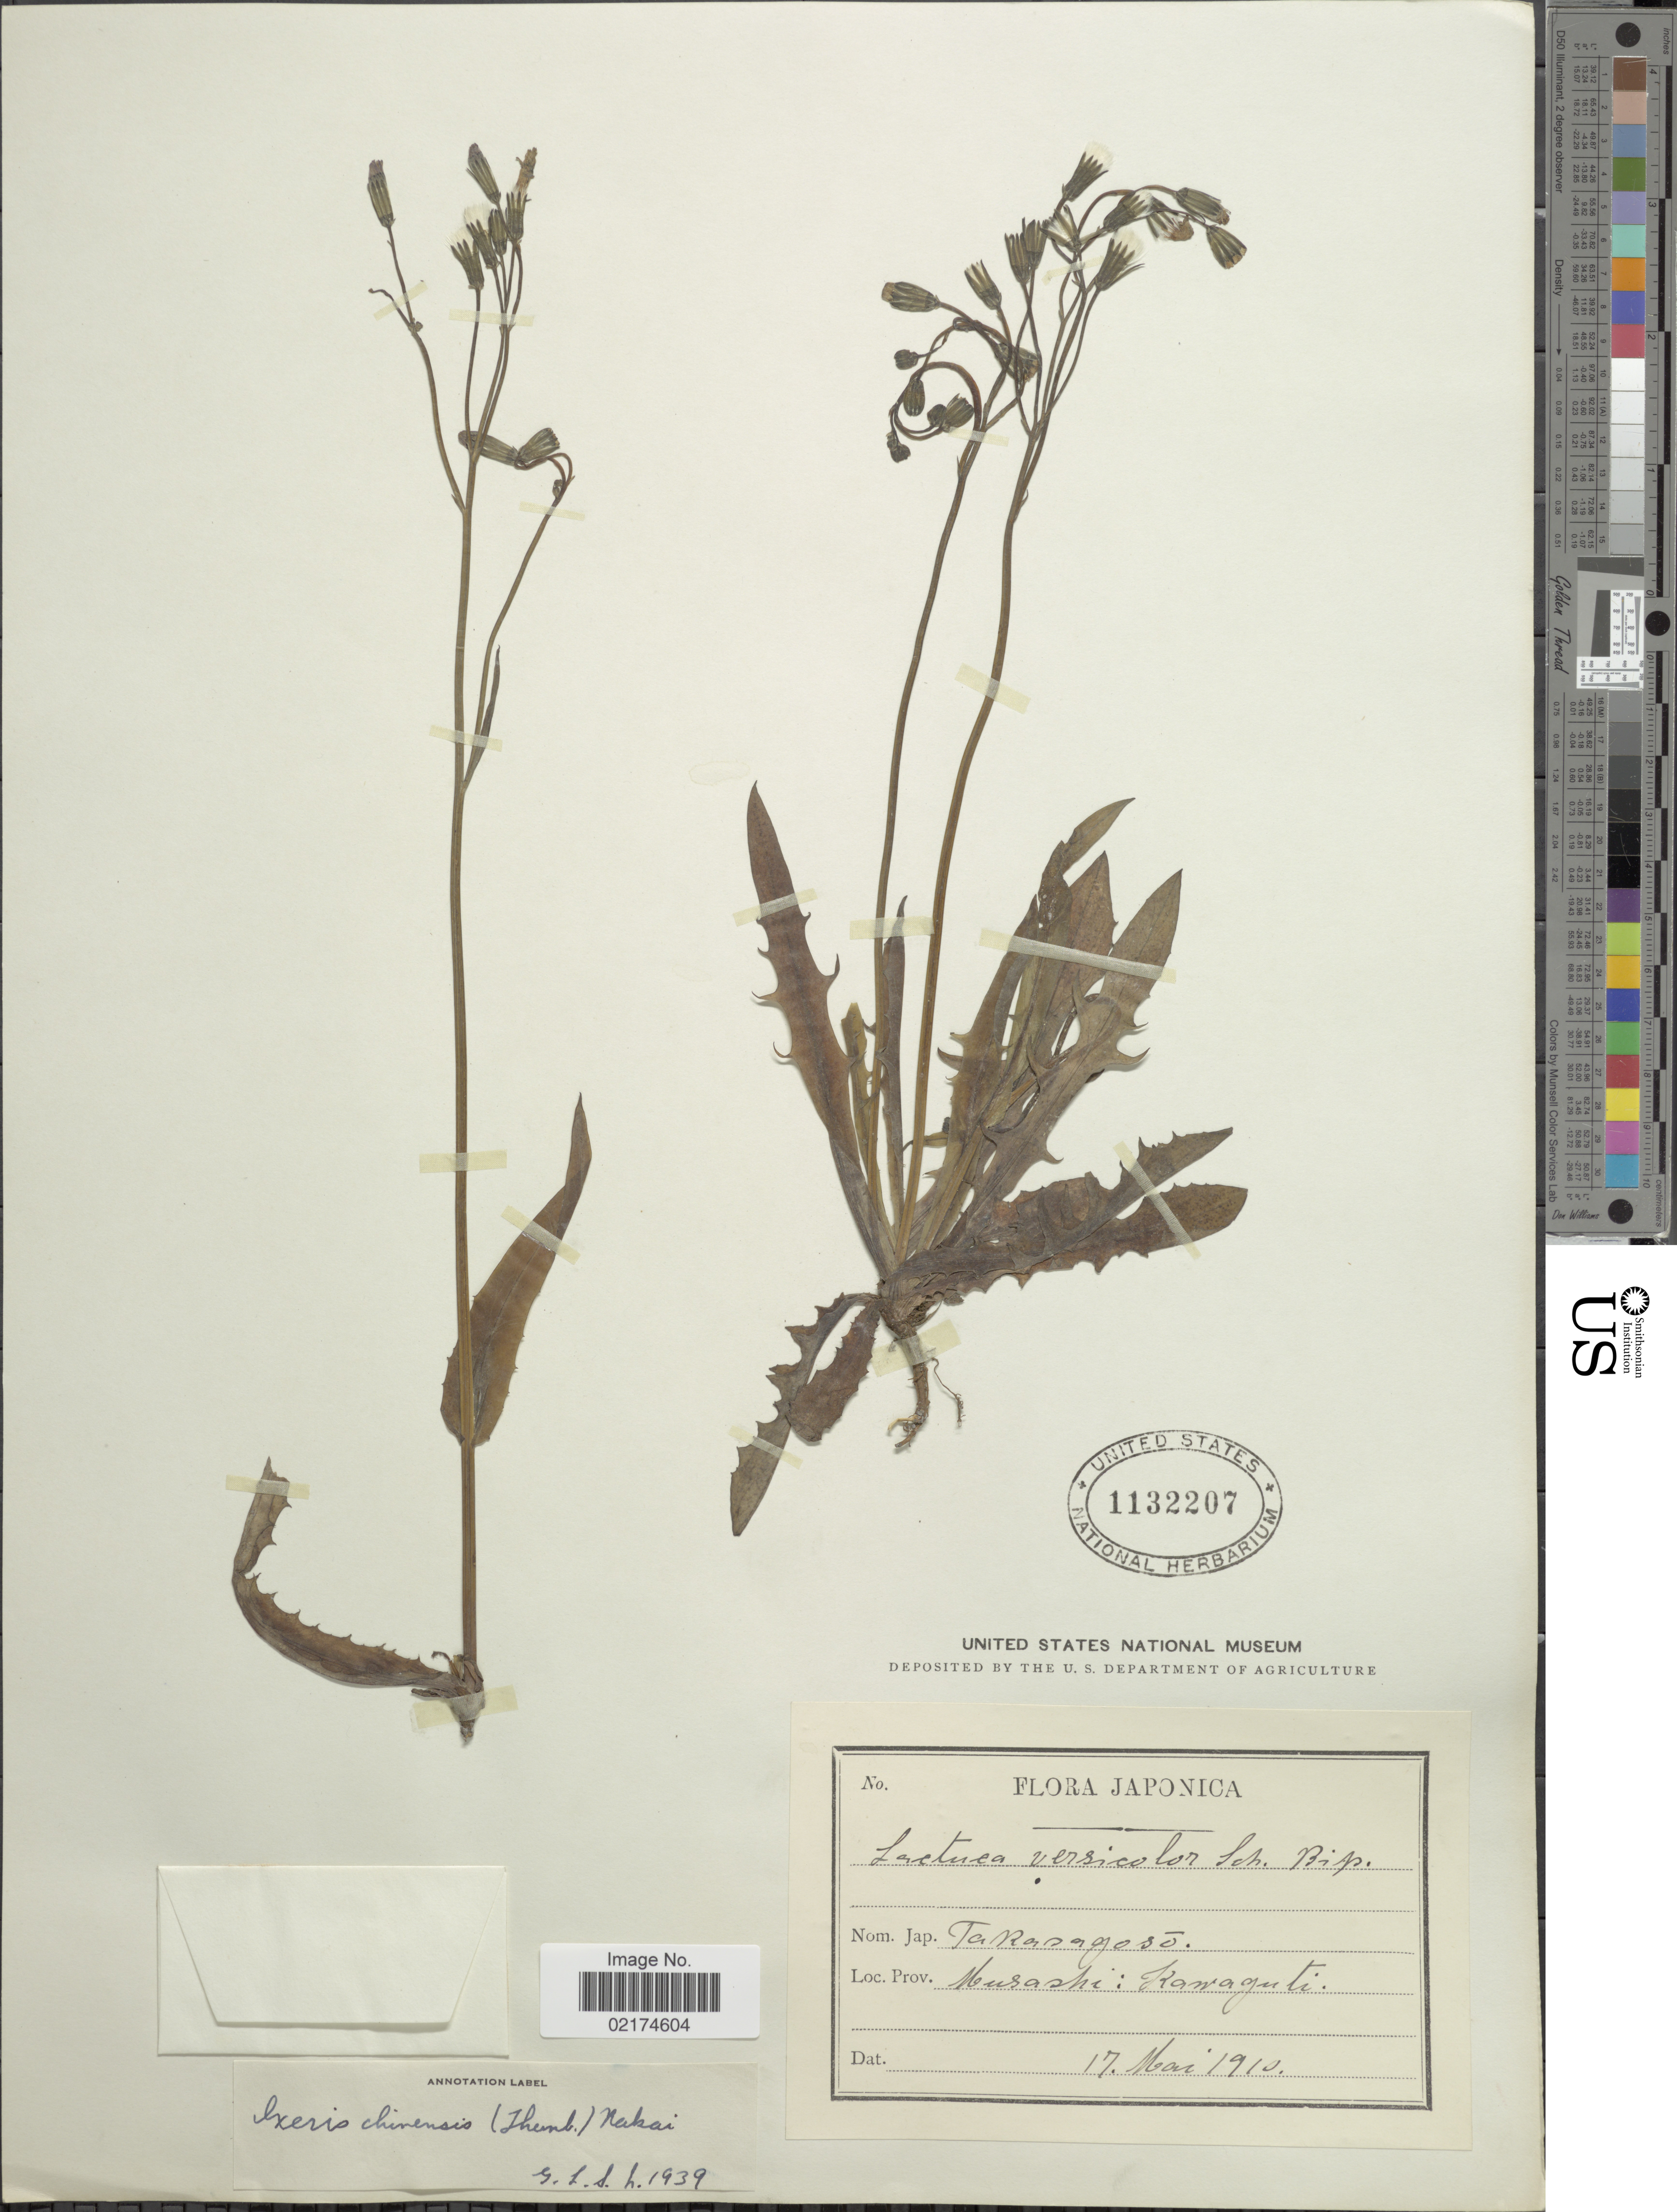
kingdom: Plantae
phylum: Tracheophyta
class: Magnoliopsida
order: Asterales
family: Asteraceae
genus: Ixeris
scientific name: Ixeris chinensis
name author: (Thunb.) Nakai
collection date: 1910-05-17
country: Japan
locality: Musashi: Kamaguti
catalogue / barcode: US 1132207